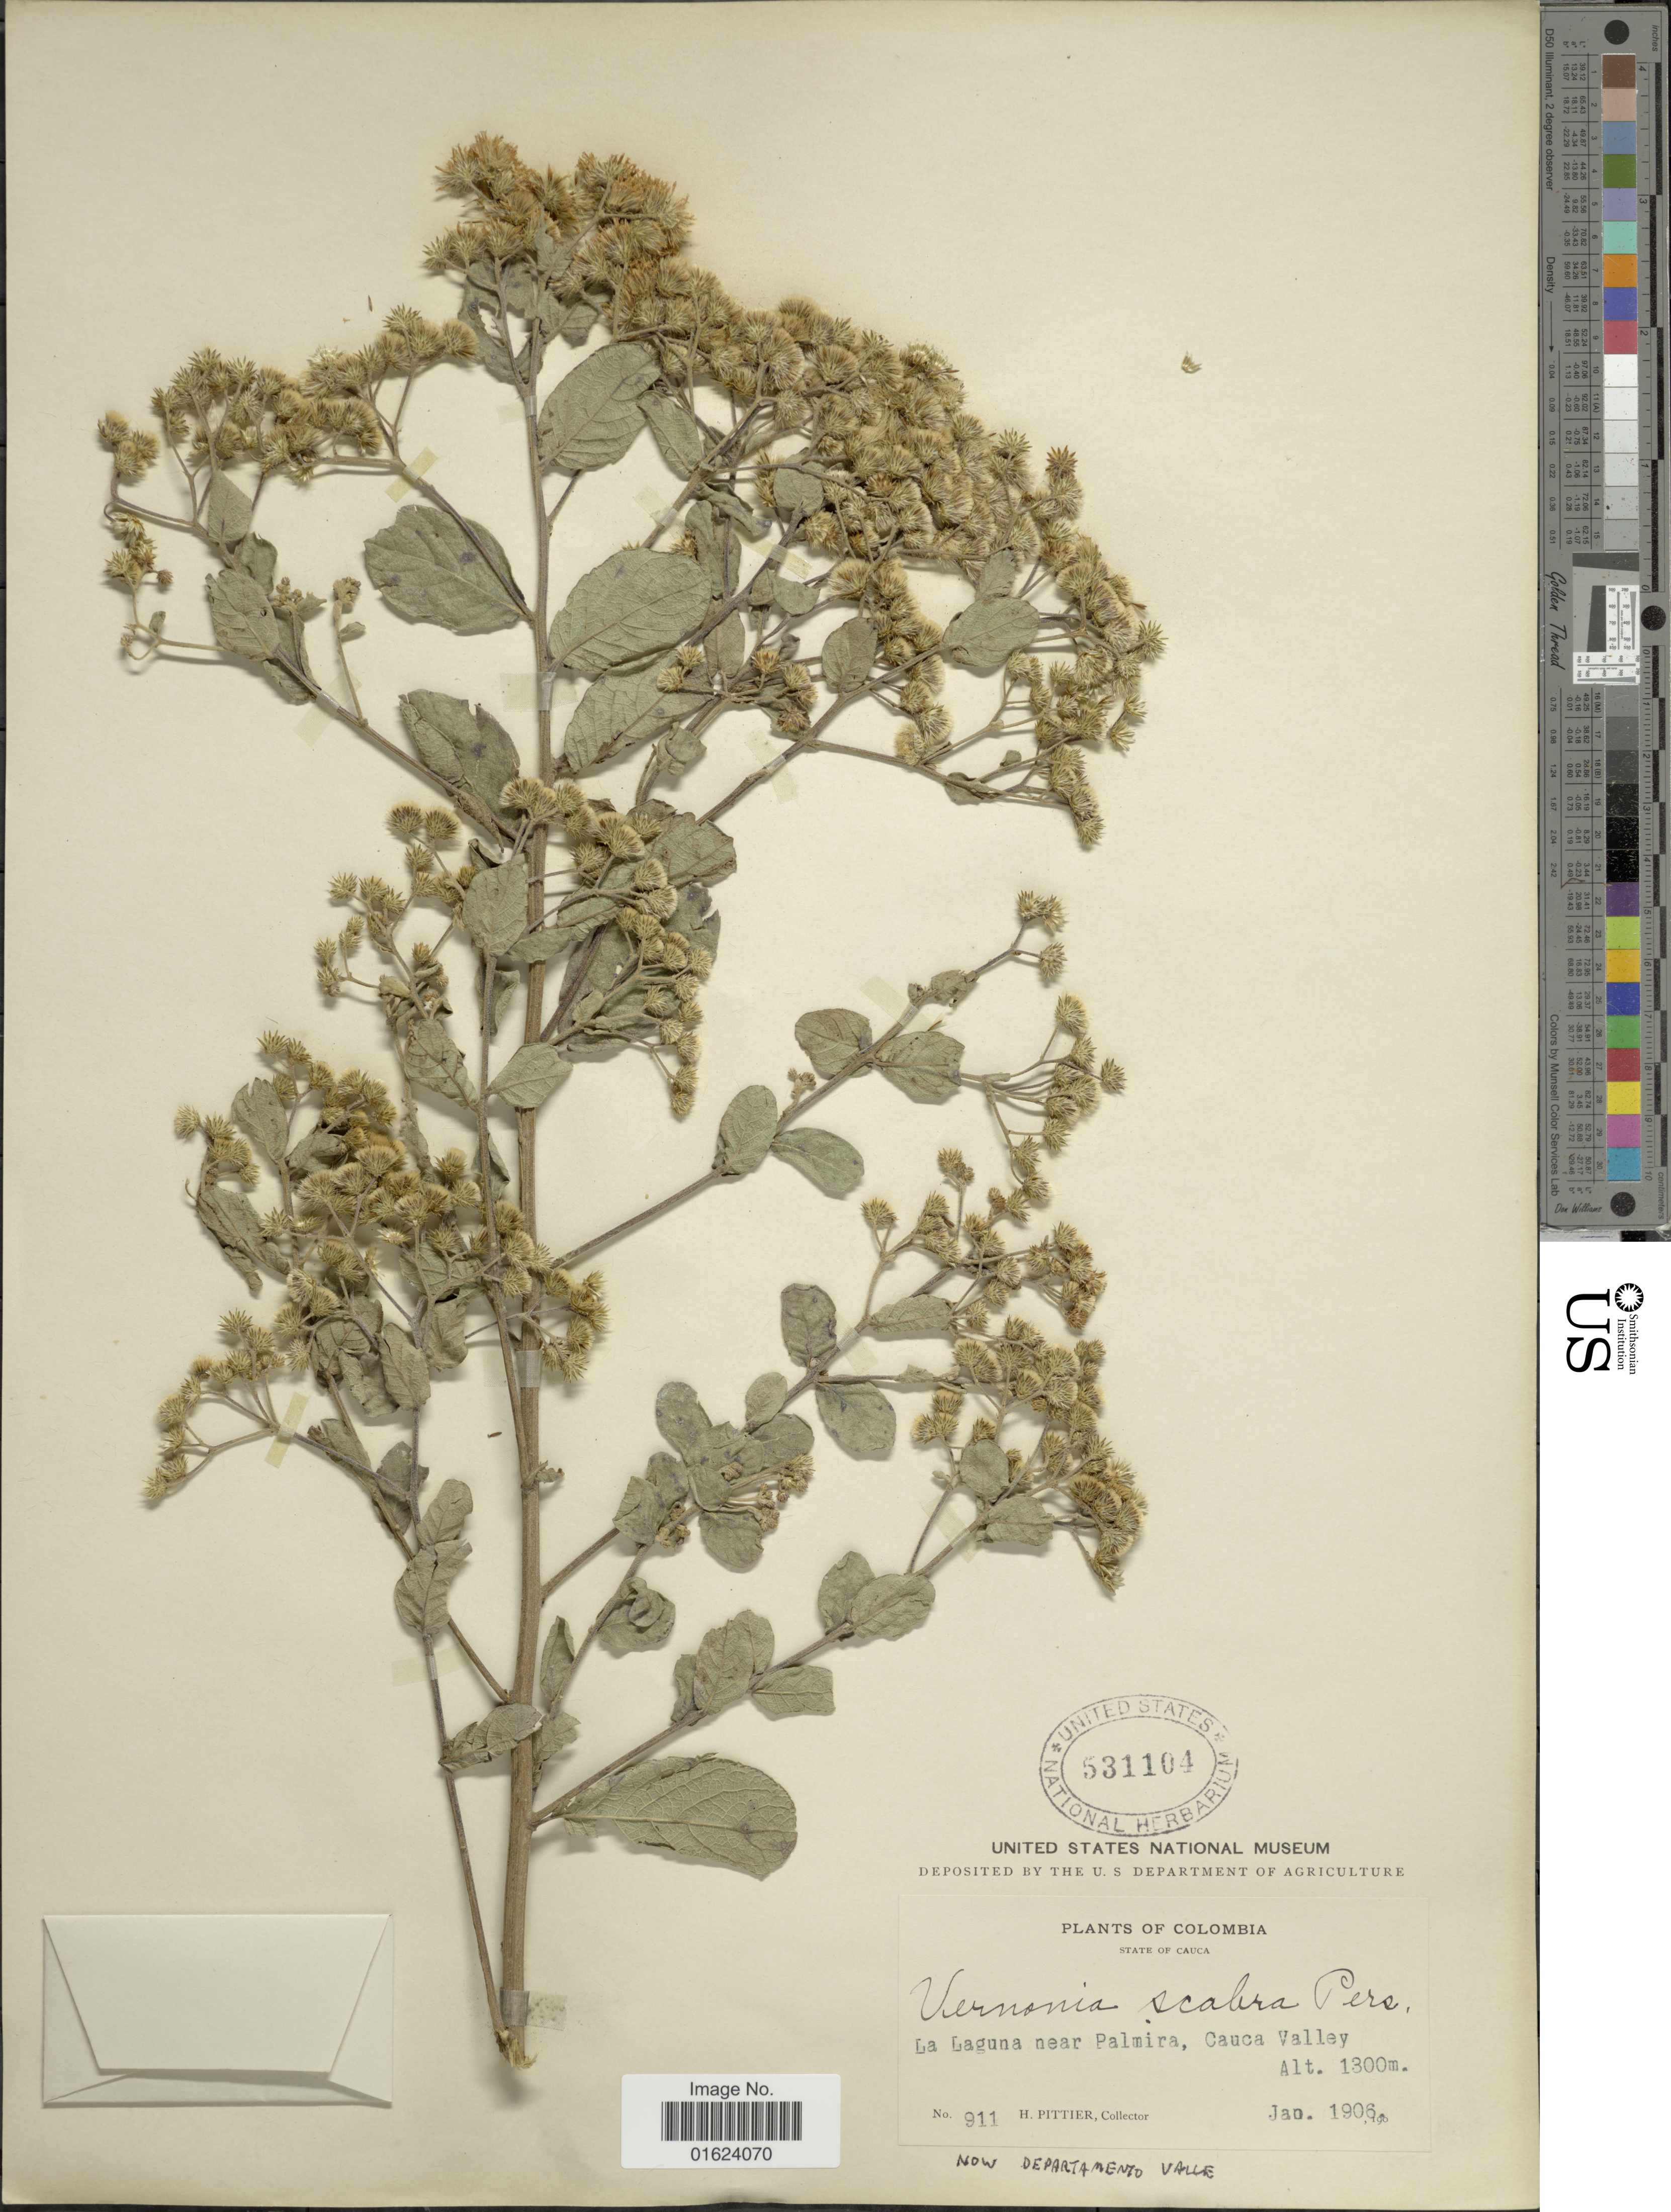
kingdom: Plantae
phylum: Tracheophyta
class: Magnoliopsida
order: Asterales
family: Asteraceae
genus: Vernonia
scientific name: Vernonia brasiliana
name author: (L.) Druce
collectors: H. F. Pittier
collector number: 911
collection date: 1906-01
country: Colombia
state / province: Cauca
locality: La Laguna near Palmira, Cauca Valley.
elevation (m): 1300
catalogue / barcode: US 531104